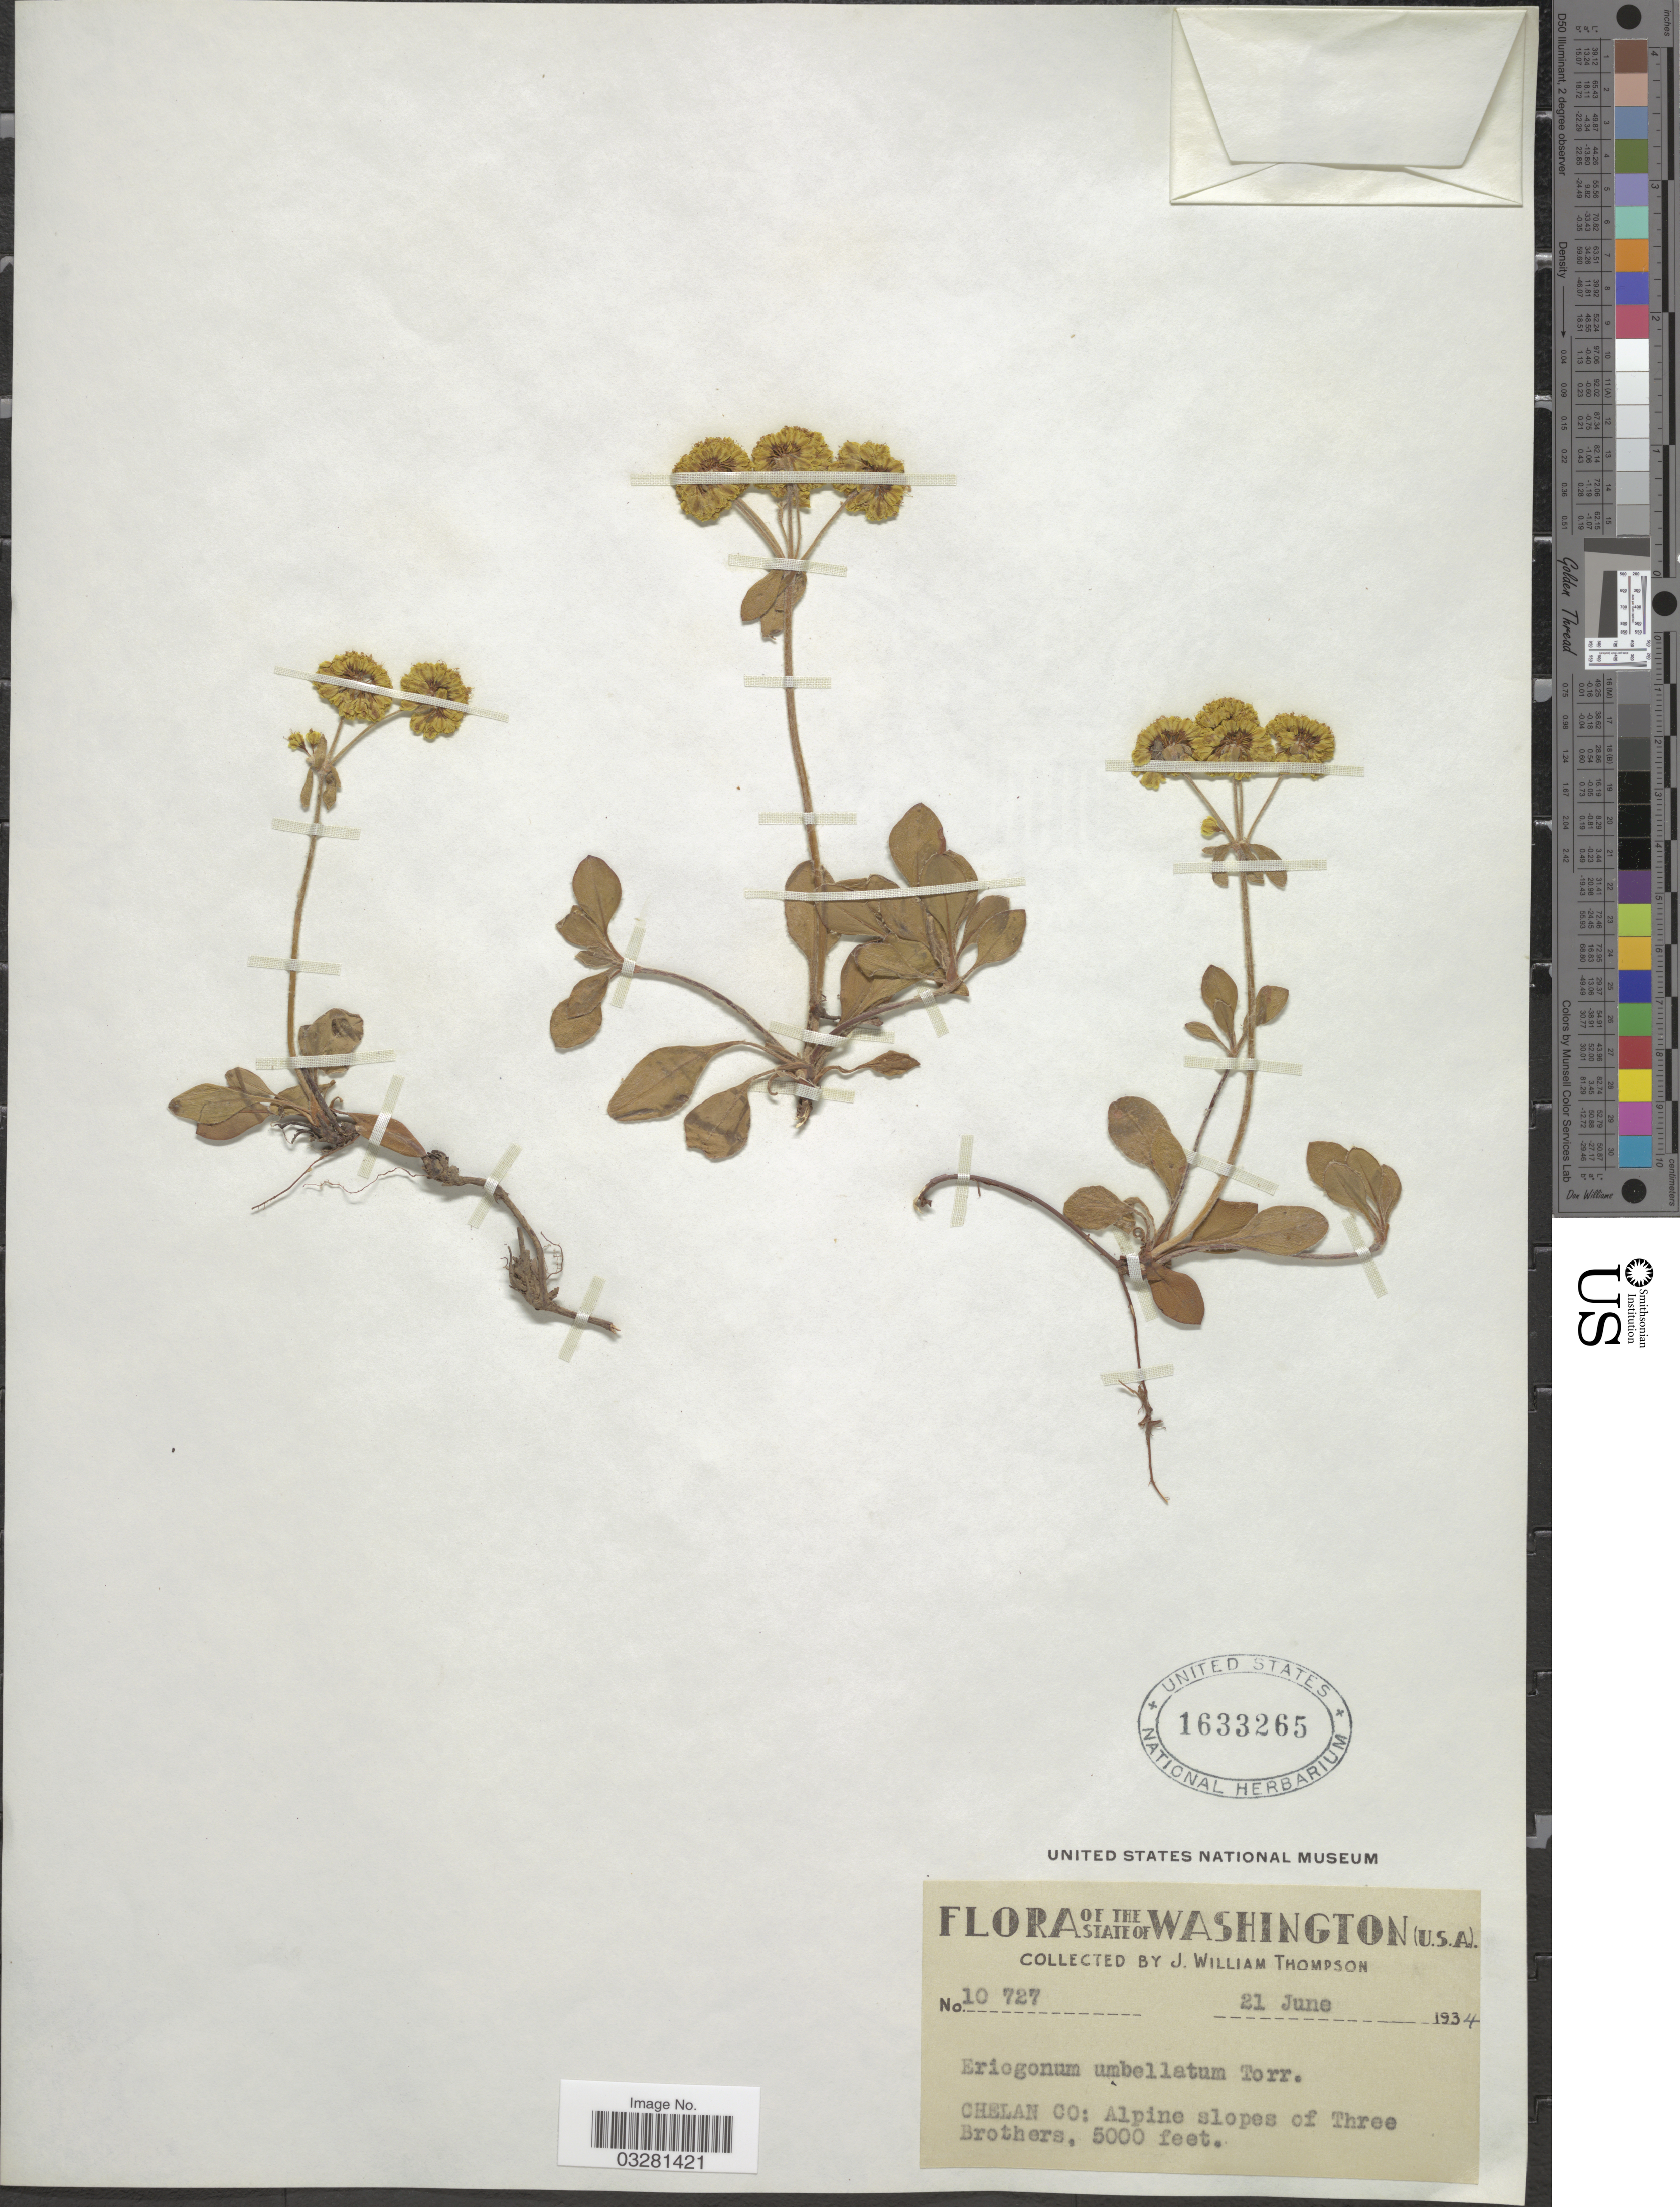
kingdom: Plantae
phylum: Tracheophyta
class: Magnoliopsida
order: Caryophyllales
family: Polygonaceae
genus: Eriogonum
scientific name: Eriogonum biumbellatum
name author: Rydb.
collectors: J. W. Thompson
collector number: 10727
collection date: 1934-06-21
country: United States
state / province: Washington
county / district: Chelan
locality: Chelan Co: Alpine slopes of Three Brothers.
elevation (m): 1524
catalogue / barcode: US 1633265